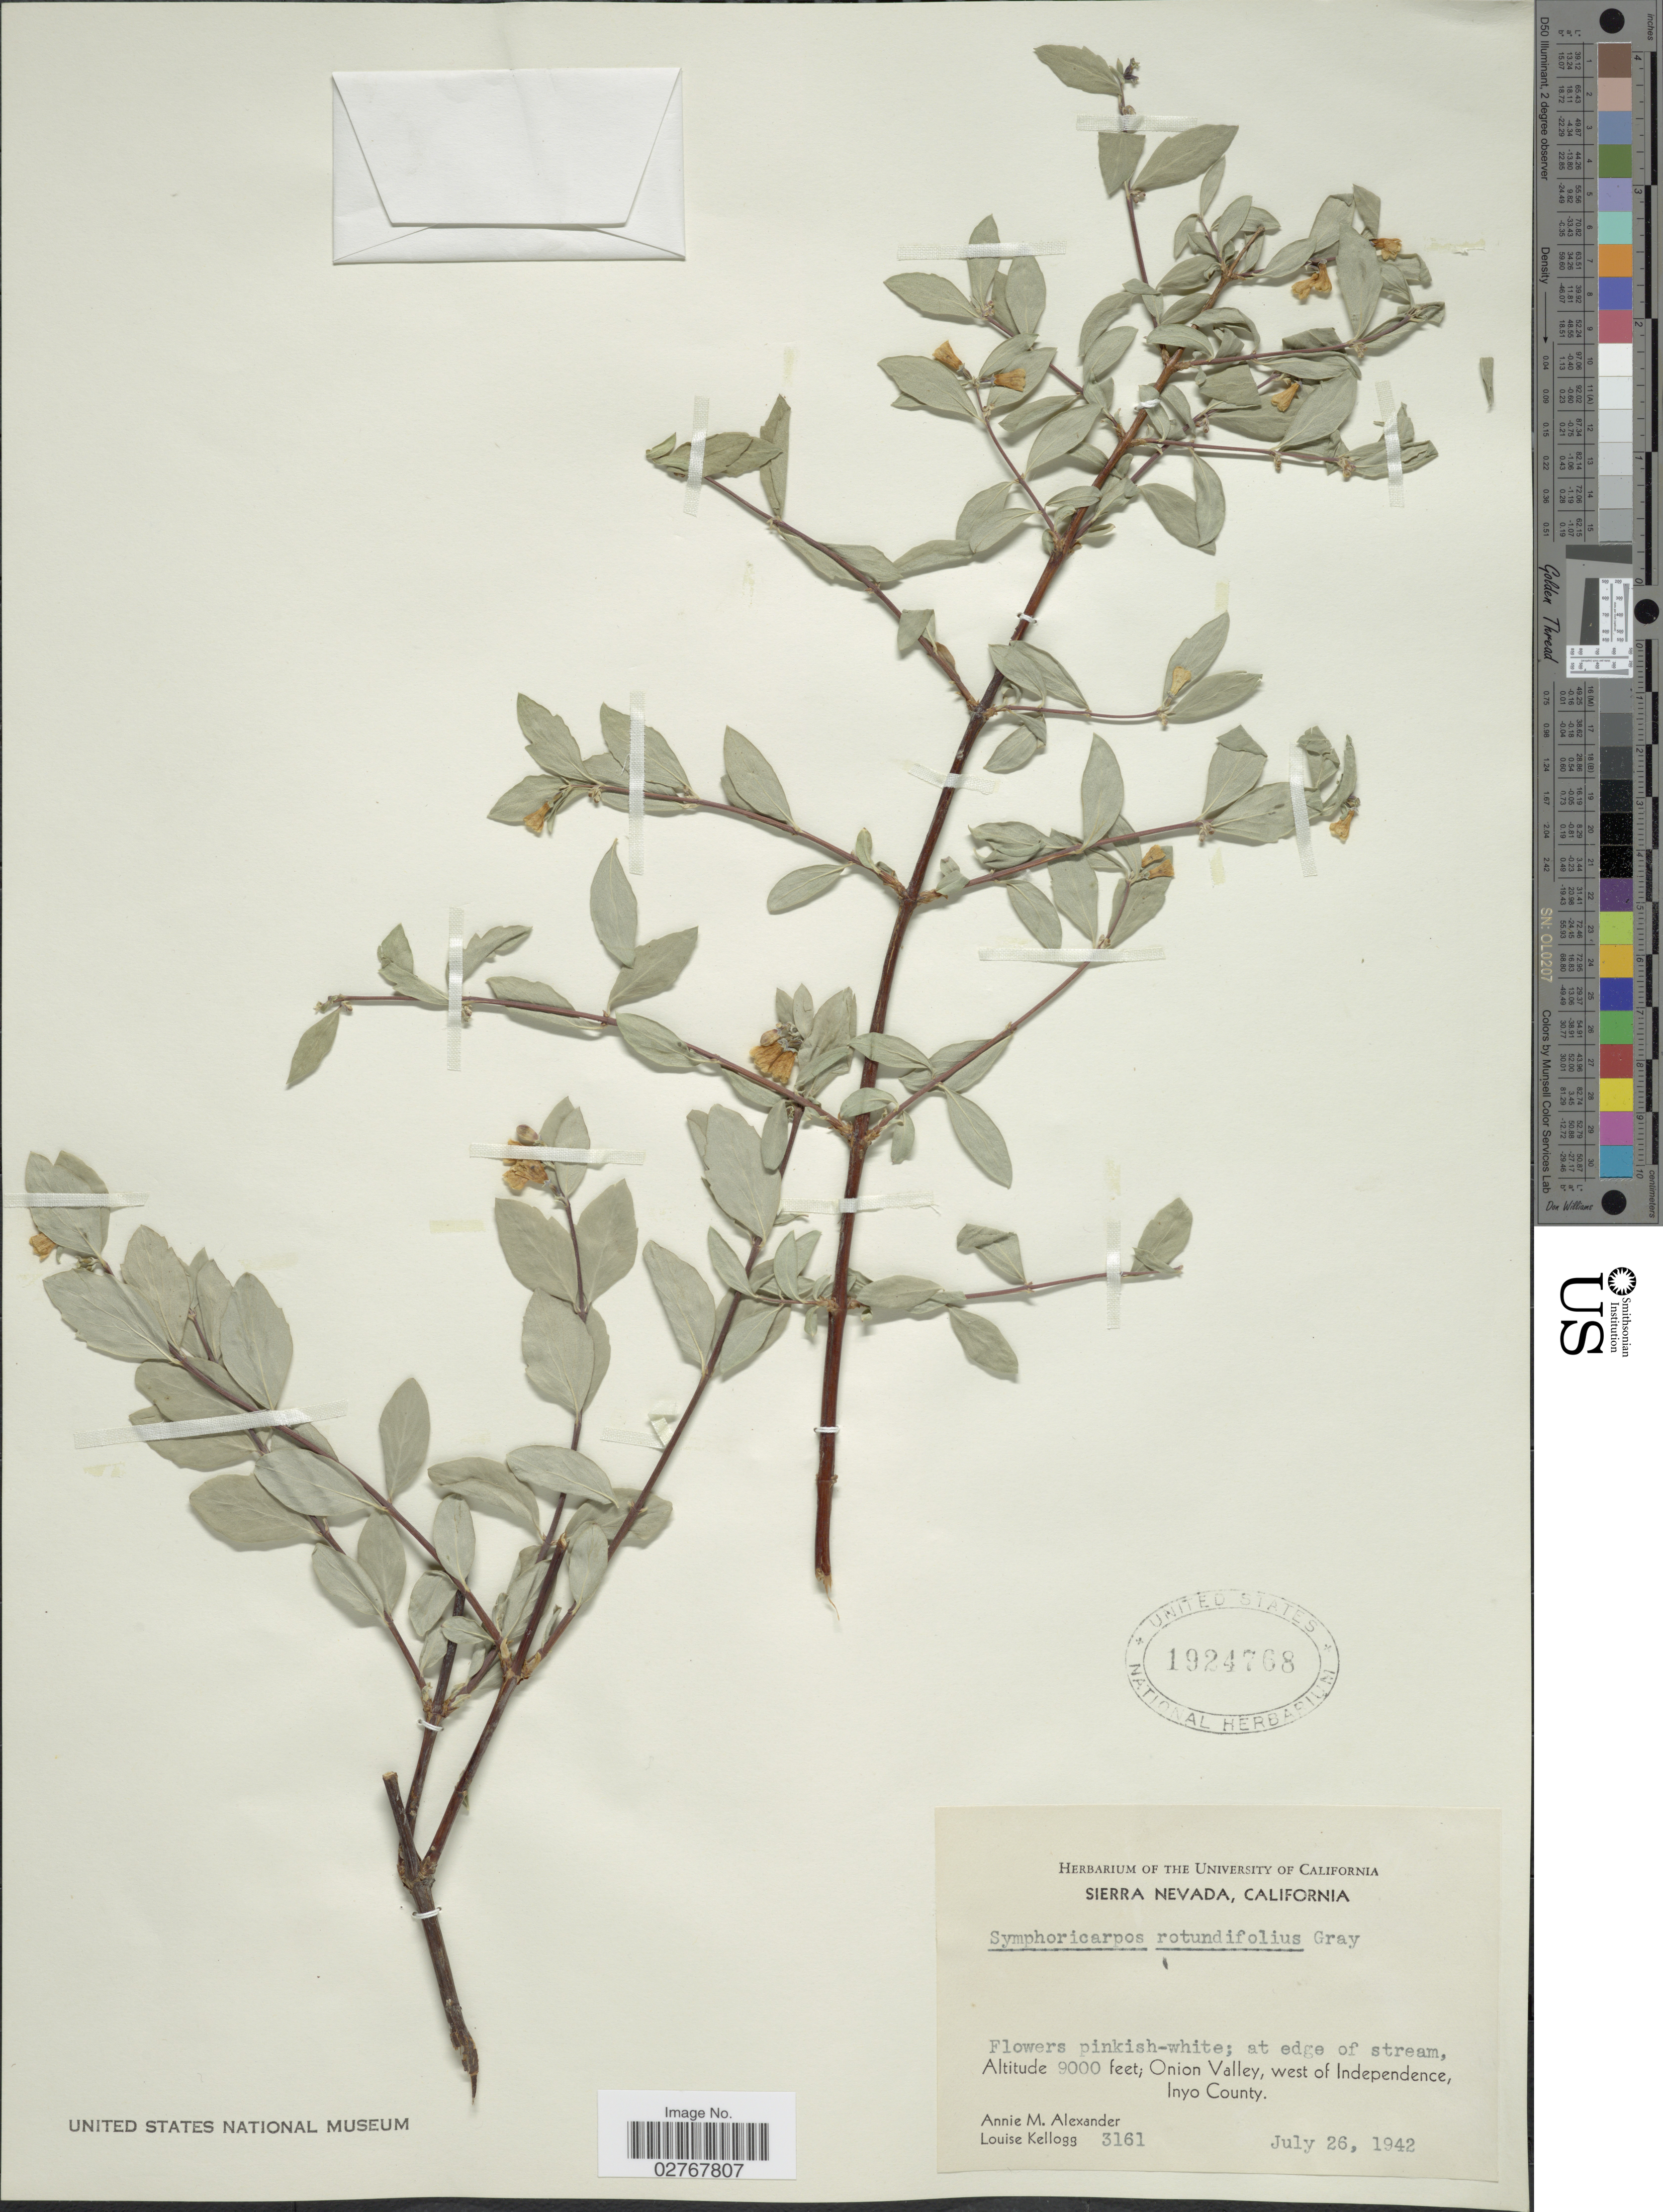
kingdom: Plantae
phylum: Tracheophyta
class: Magnoliopsida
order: Dipsacales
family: Caprifoliaceae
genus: Symphoricarpos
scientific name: Symphoricarpos rotundifolius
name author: A. Gray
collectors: A. M. Alexander & L. Kellogg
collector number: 3161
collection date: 1942-07-26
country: United States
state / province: California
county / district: Inyo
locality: Sierra Nevada, Onion Valley, west of Independence, Inyo County.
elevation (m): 2743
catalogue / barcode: US 1924768